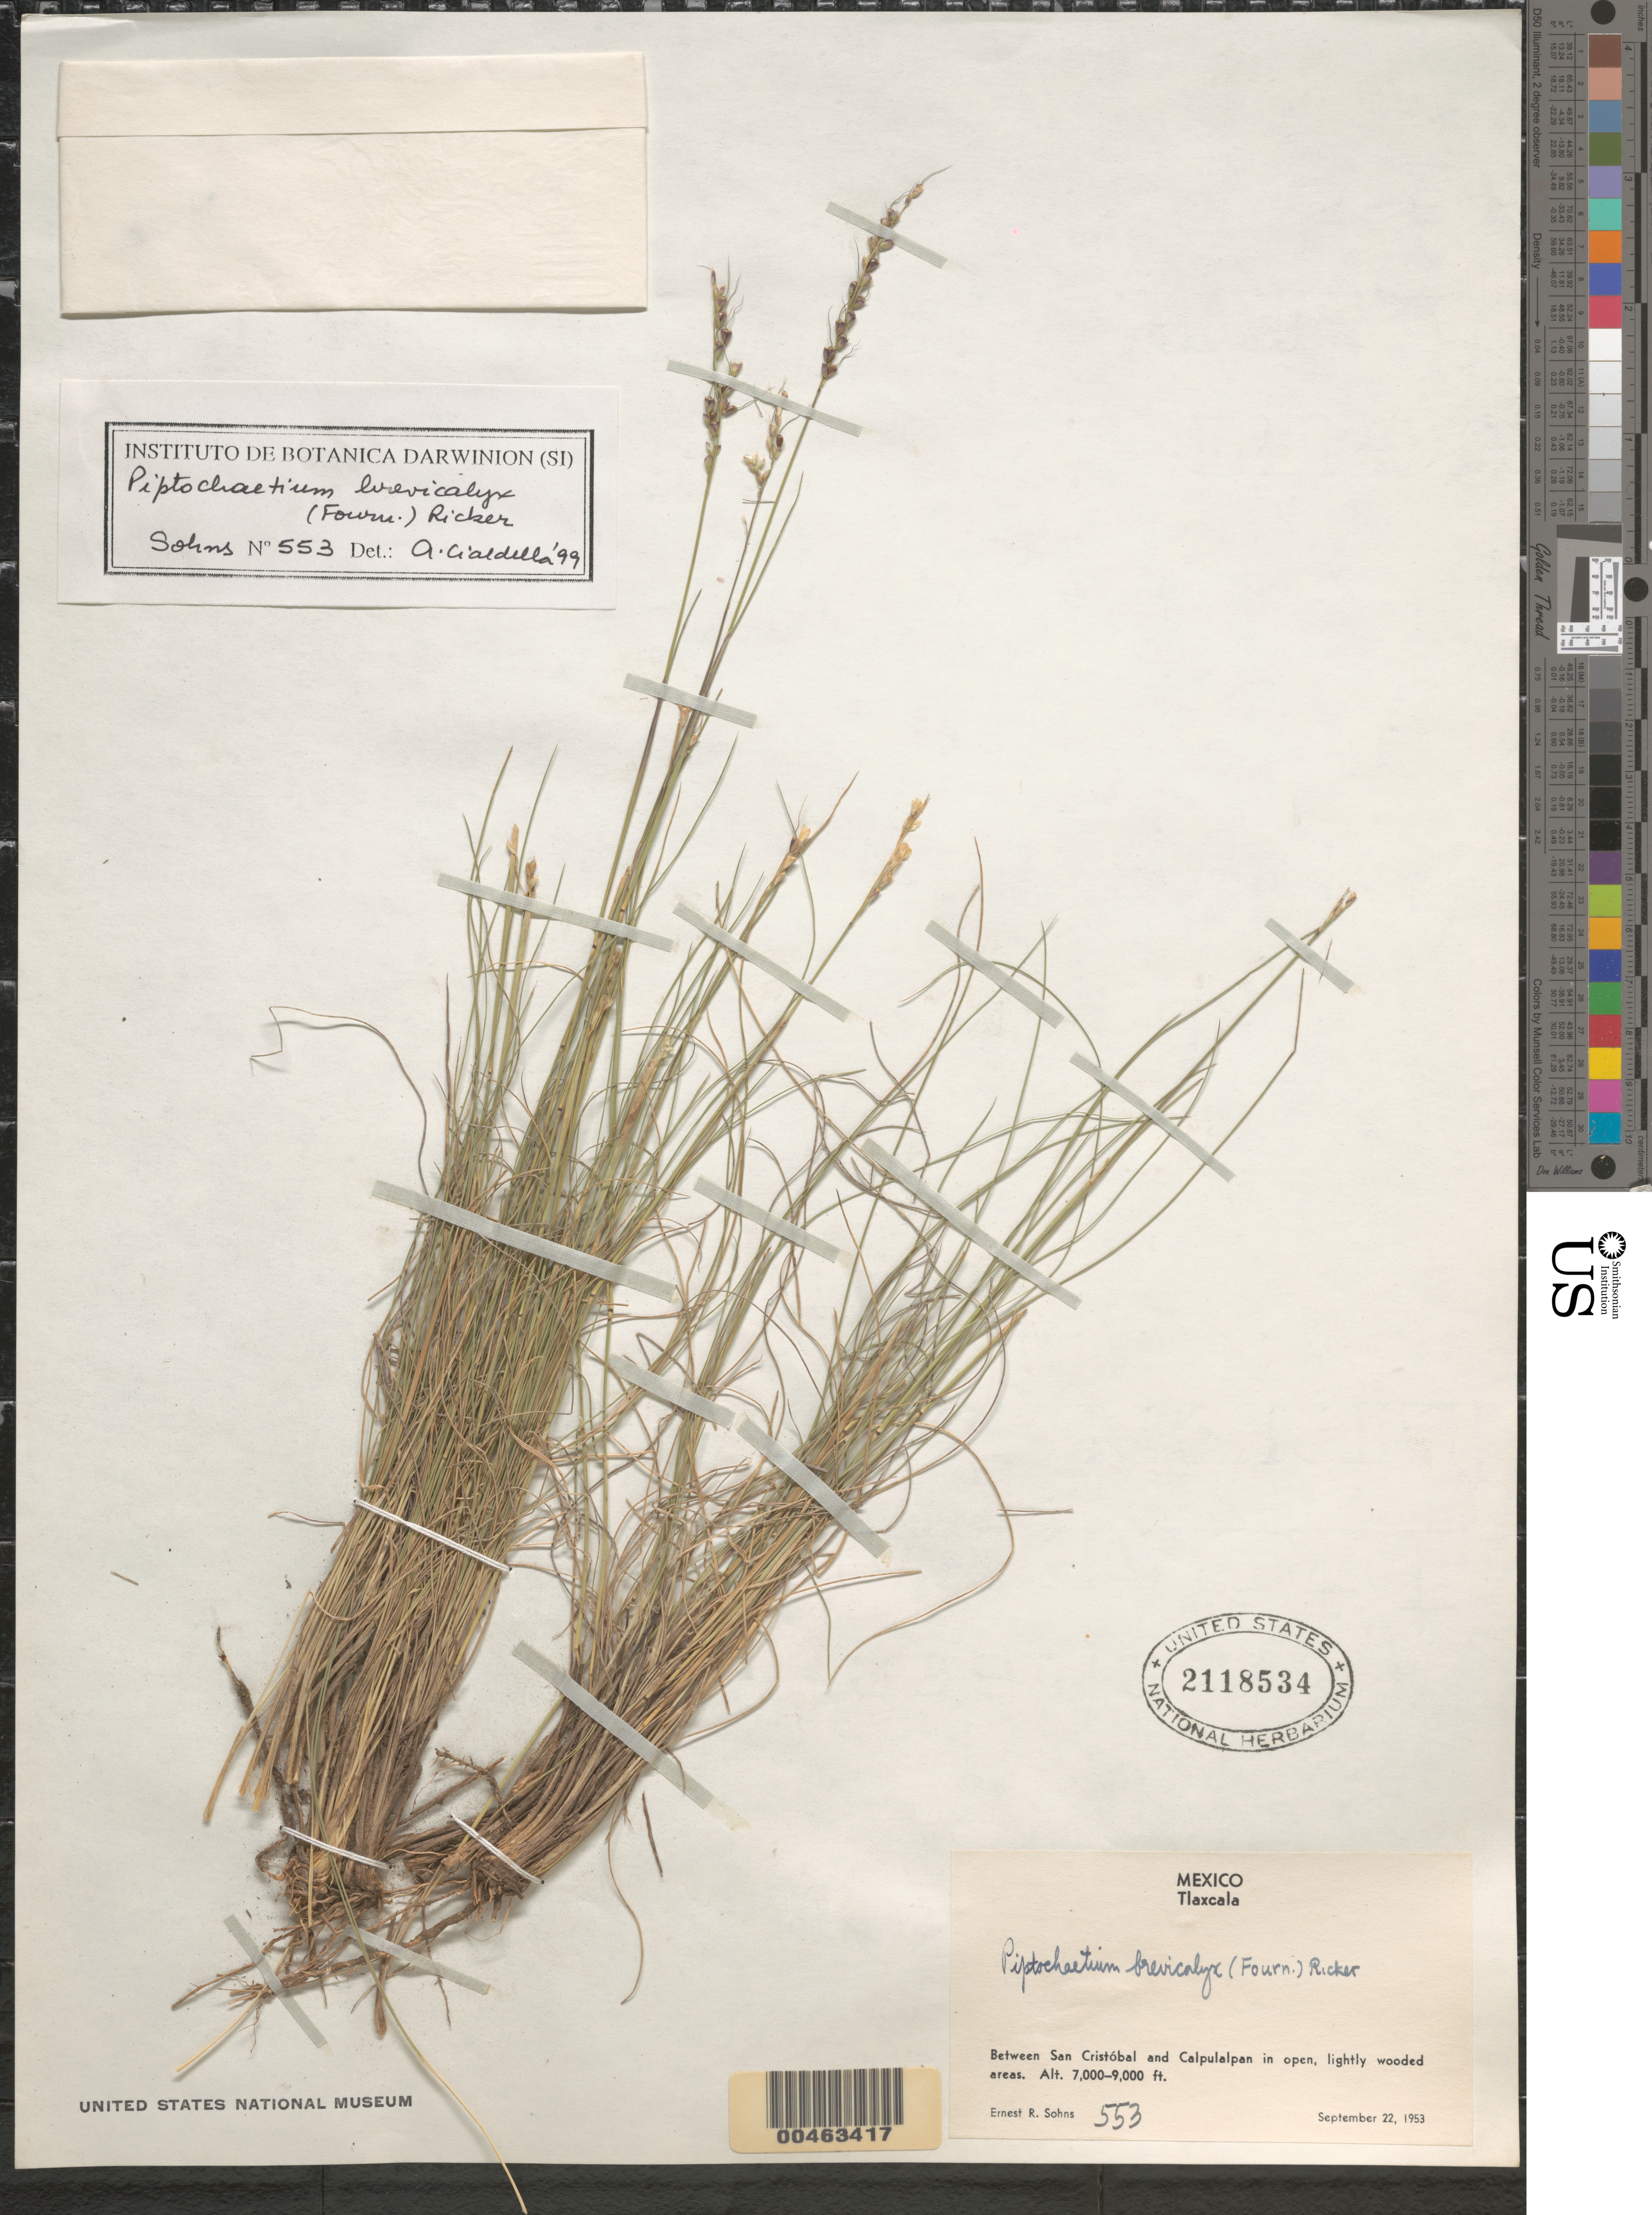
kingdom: Plantae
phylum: Tracheophyta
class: Liliopsida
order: Poales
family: Poaceae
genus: Piptochaetium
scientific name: Piptochaetium brevicalyx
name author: (E. Fourn.)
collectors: E. R. Sohns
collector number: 553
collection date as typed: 22 Sep 1953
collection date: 1953-09-22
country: Mexico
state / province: Tlaxcala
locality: Between San Crist¢bal and Calpulalpan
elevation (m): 2134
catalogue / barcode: US 2118534